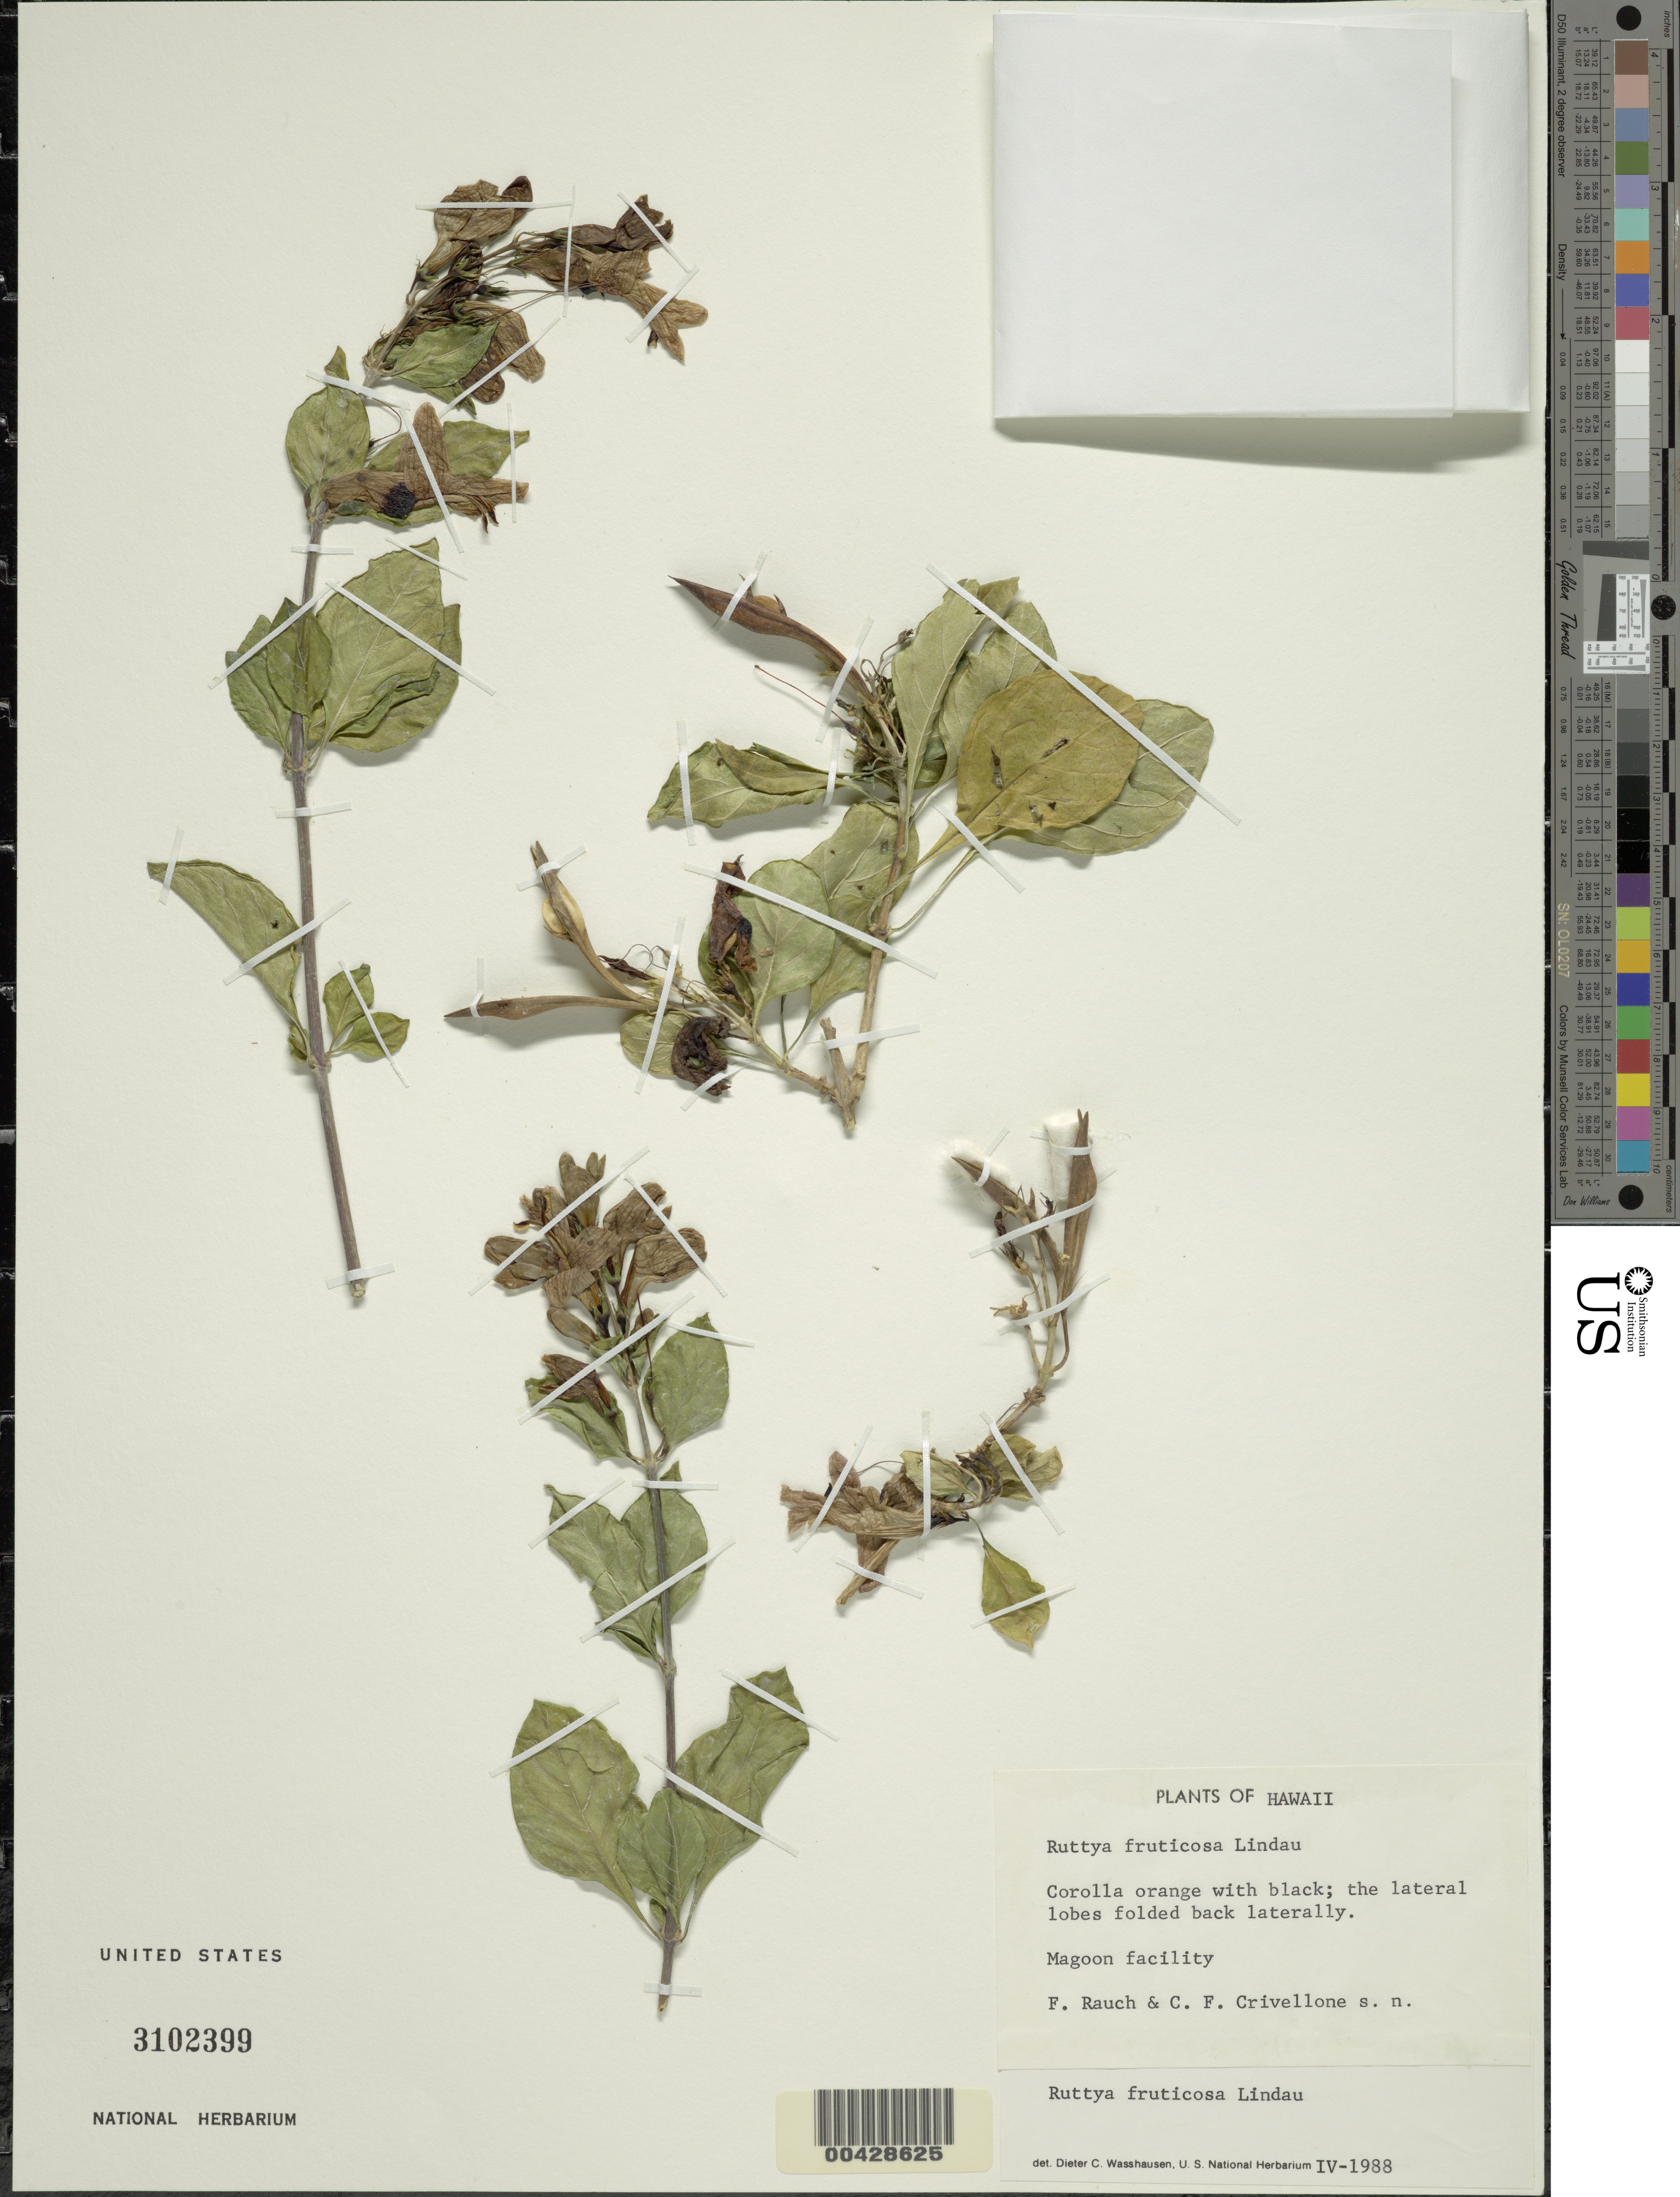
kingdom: Plantae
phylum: Tracheophyta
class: Magnoliopsida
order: Lamiales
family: Acanthaceae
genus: Ruttya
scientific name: Ruttya fruticosa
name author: Lindau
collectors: F. Rauch & C. Crivellone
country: United States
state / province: Hawaii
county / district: Honolulu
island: Oahu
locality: Magoon facility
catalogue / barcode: US 3102399